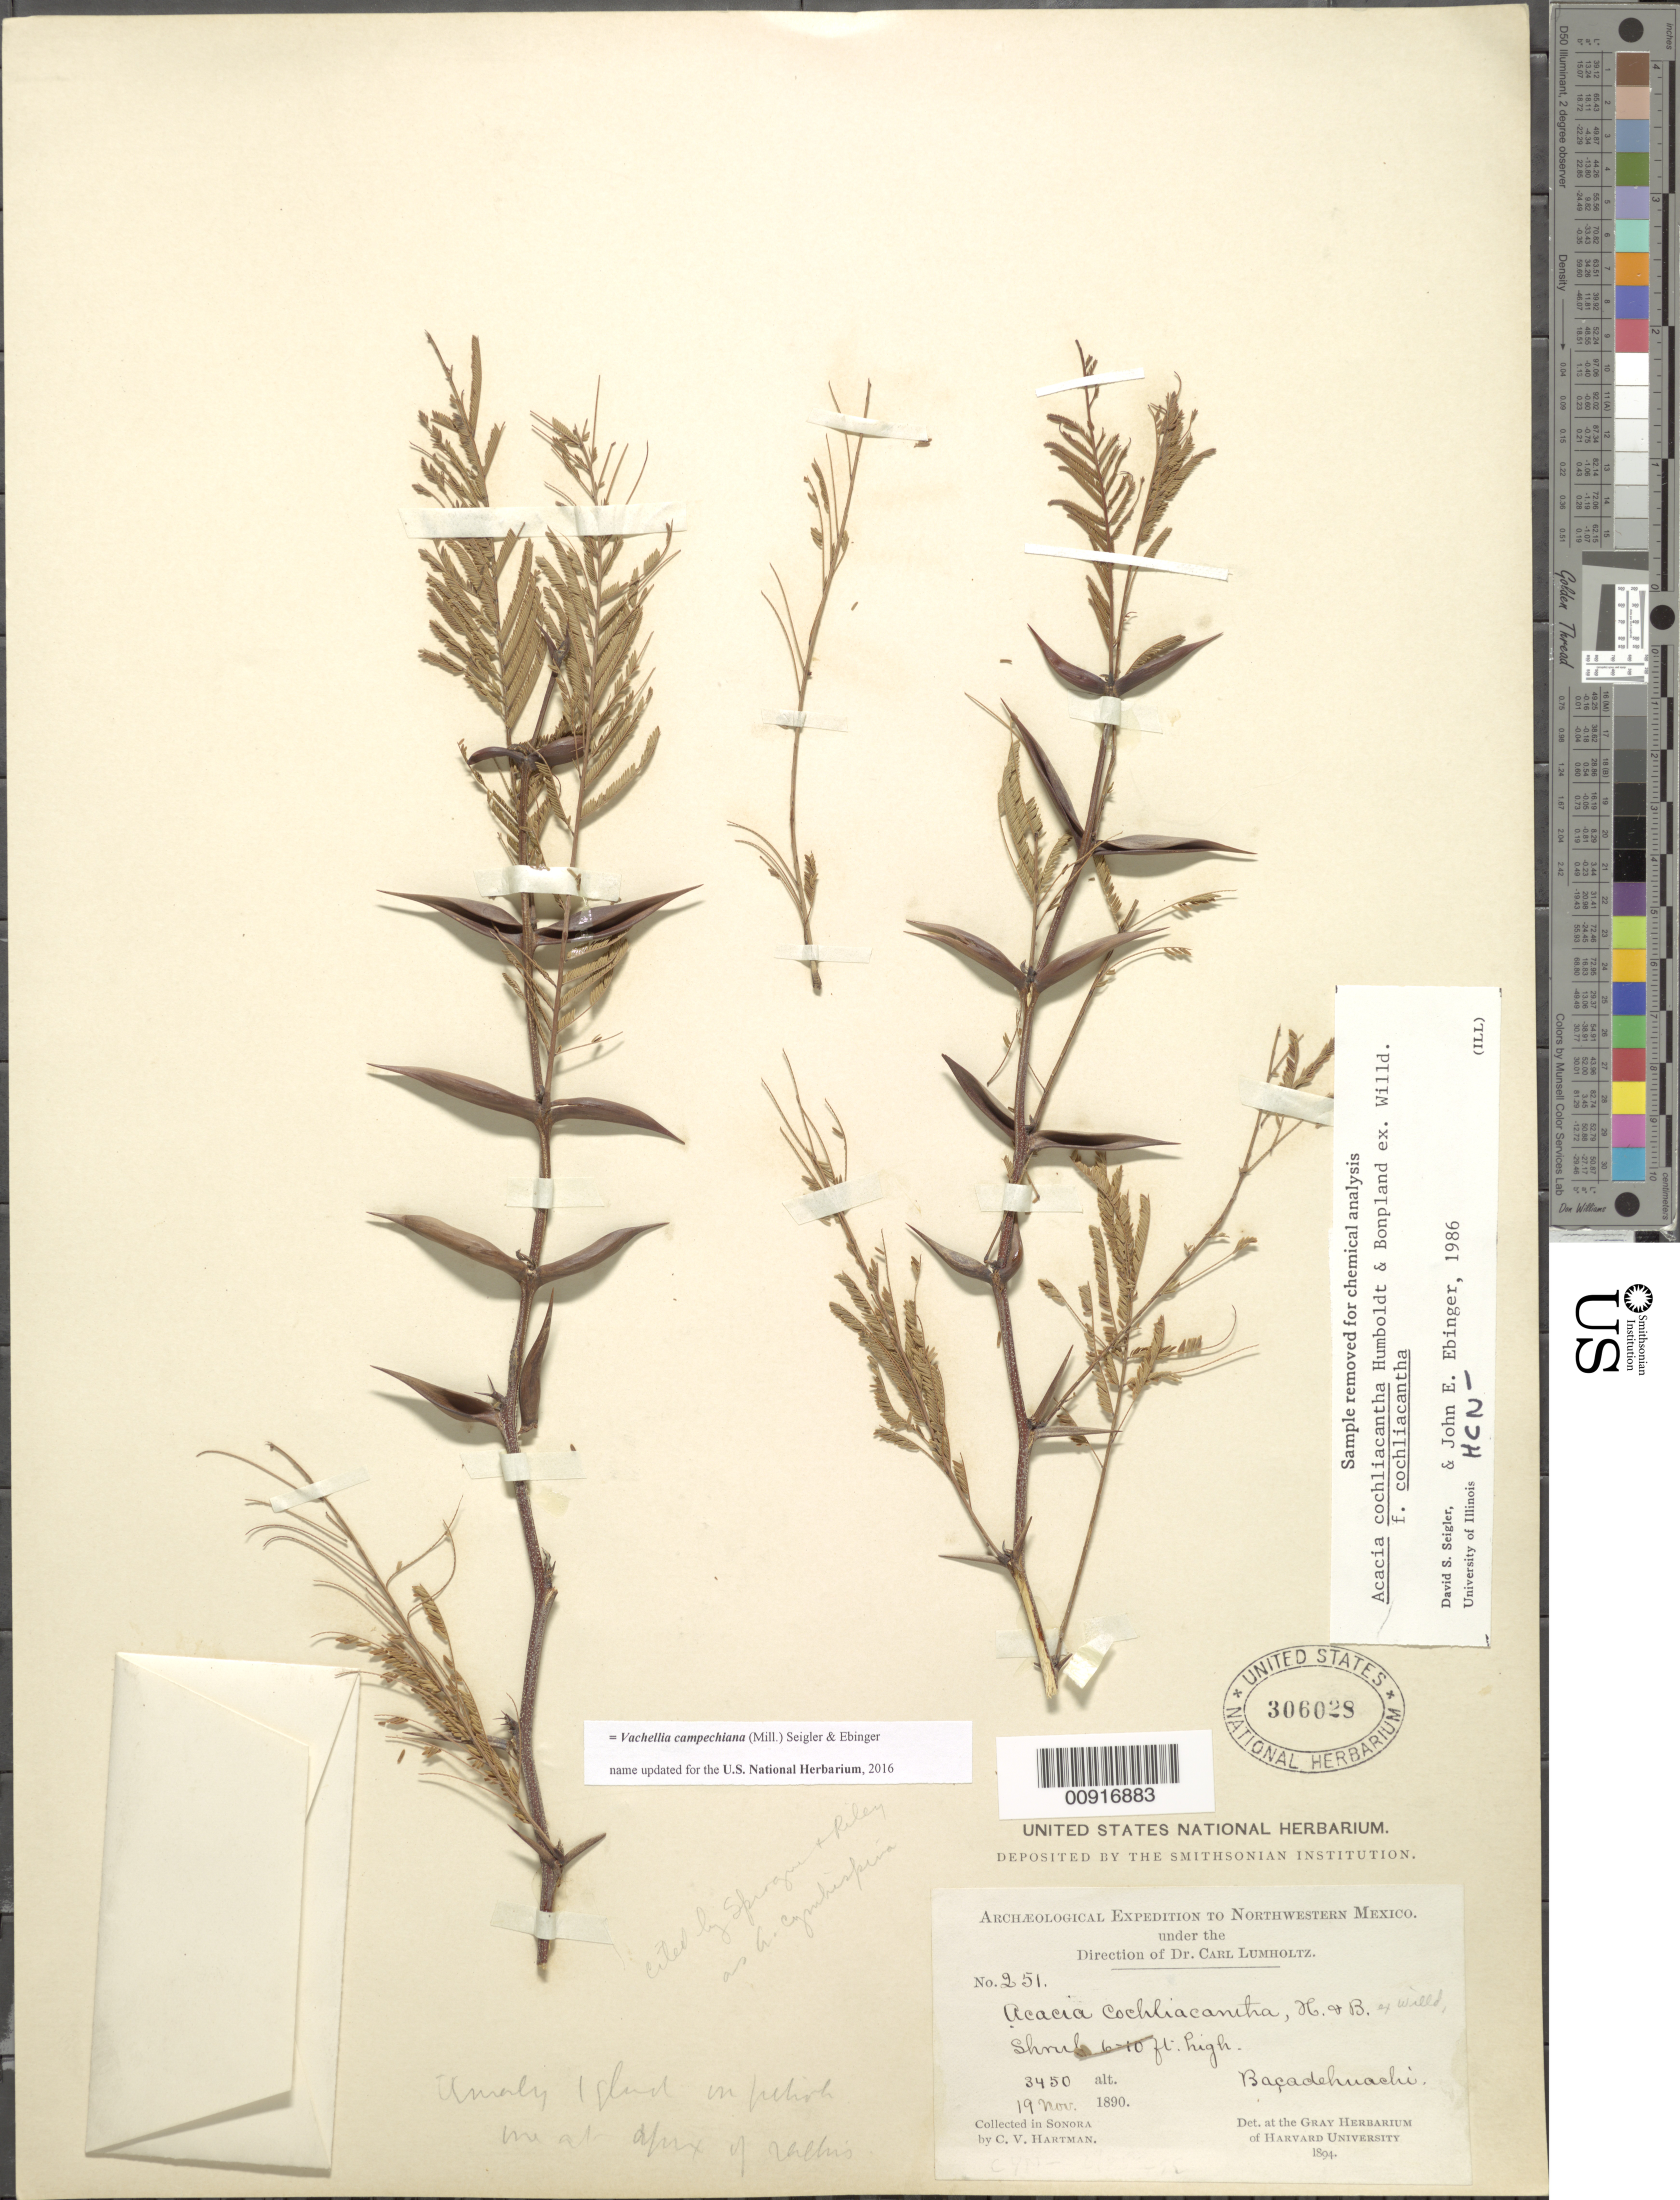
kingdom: Plantae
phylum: Tracheophyta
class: Magnoliopsida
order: Fabales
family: Fabaceae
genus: Vachellia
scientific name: Vachellia campechiana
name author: (Mill.) Seigler & Ebinger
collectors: C. V. Hartman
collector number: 251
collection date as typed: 19 Nov 1890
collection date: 1890-11-19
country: Mexico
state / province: Sonora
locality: Bacadehuachi, Sonora.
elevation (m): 1052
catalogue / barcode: US 306028